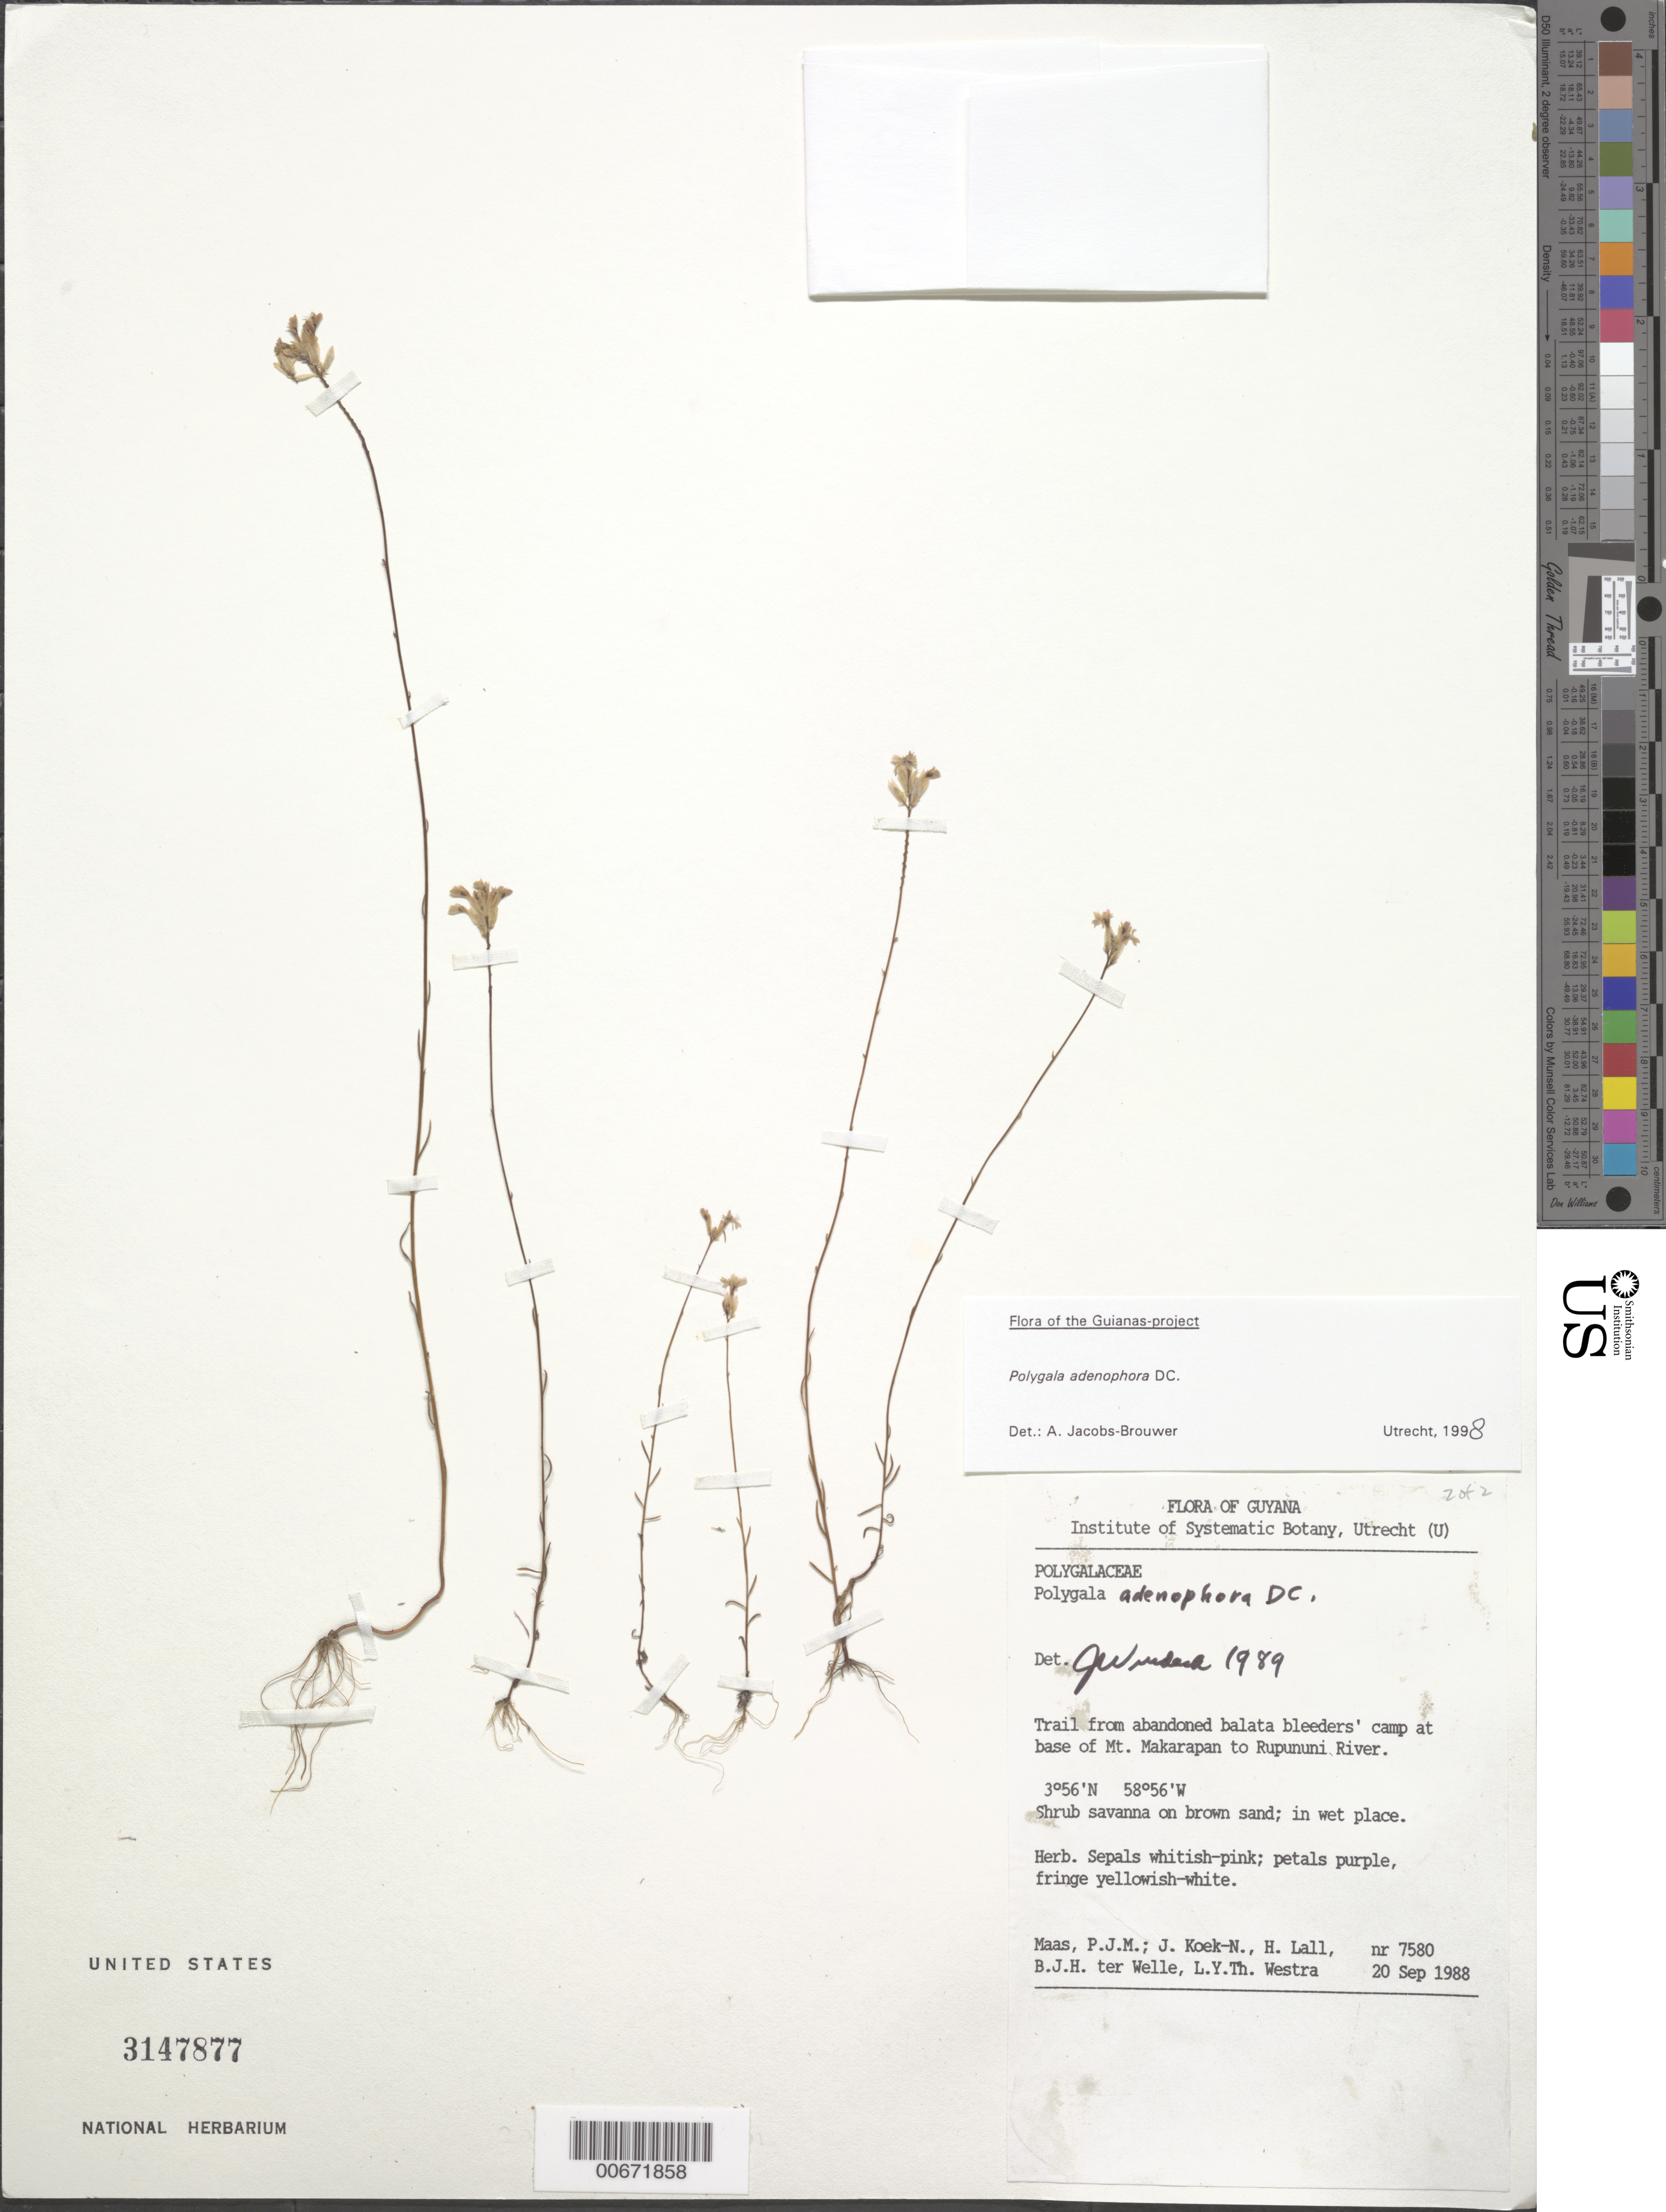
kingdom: Plantae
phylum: Tracheophyta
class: Magnoliopsida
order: Fabales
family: Polygalaceae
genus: Polygala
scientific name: Polygala adenophora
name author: DC.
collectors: P. Maas, J. Koek-Noorman, H. Lall, B. Welle & L. Y. T. Westra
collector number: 7580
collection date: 1988-09-20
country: Guyana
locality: Trail from abandoned balata bleeders' camp at base of Mt. Makarapan to Rupununi River.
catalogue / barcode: US 3147877